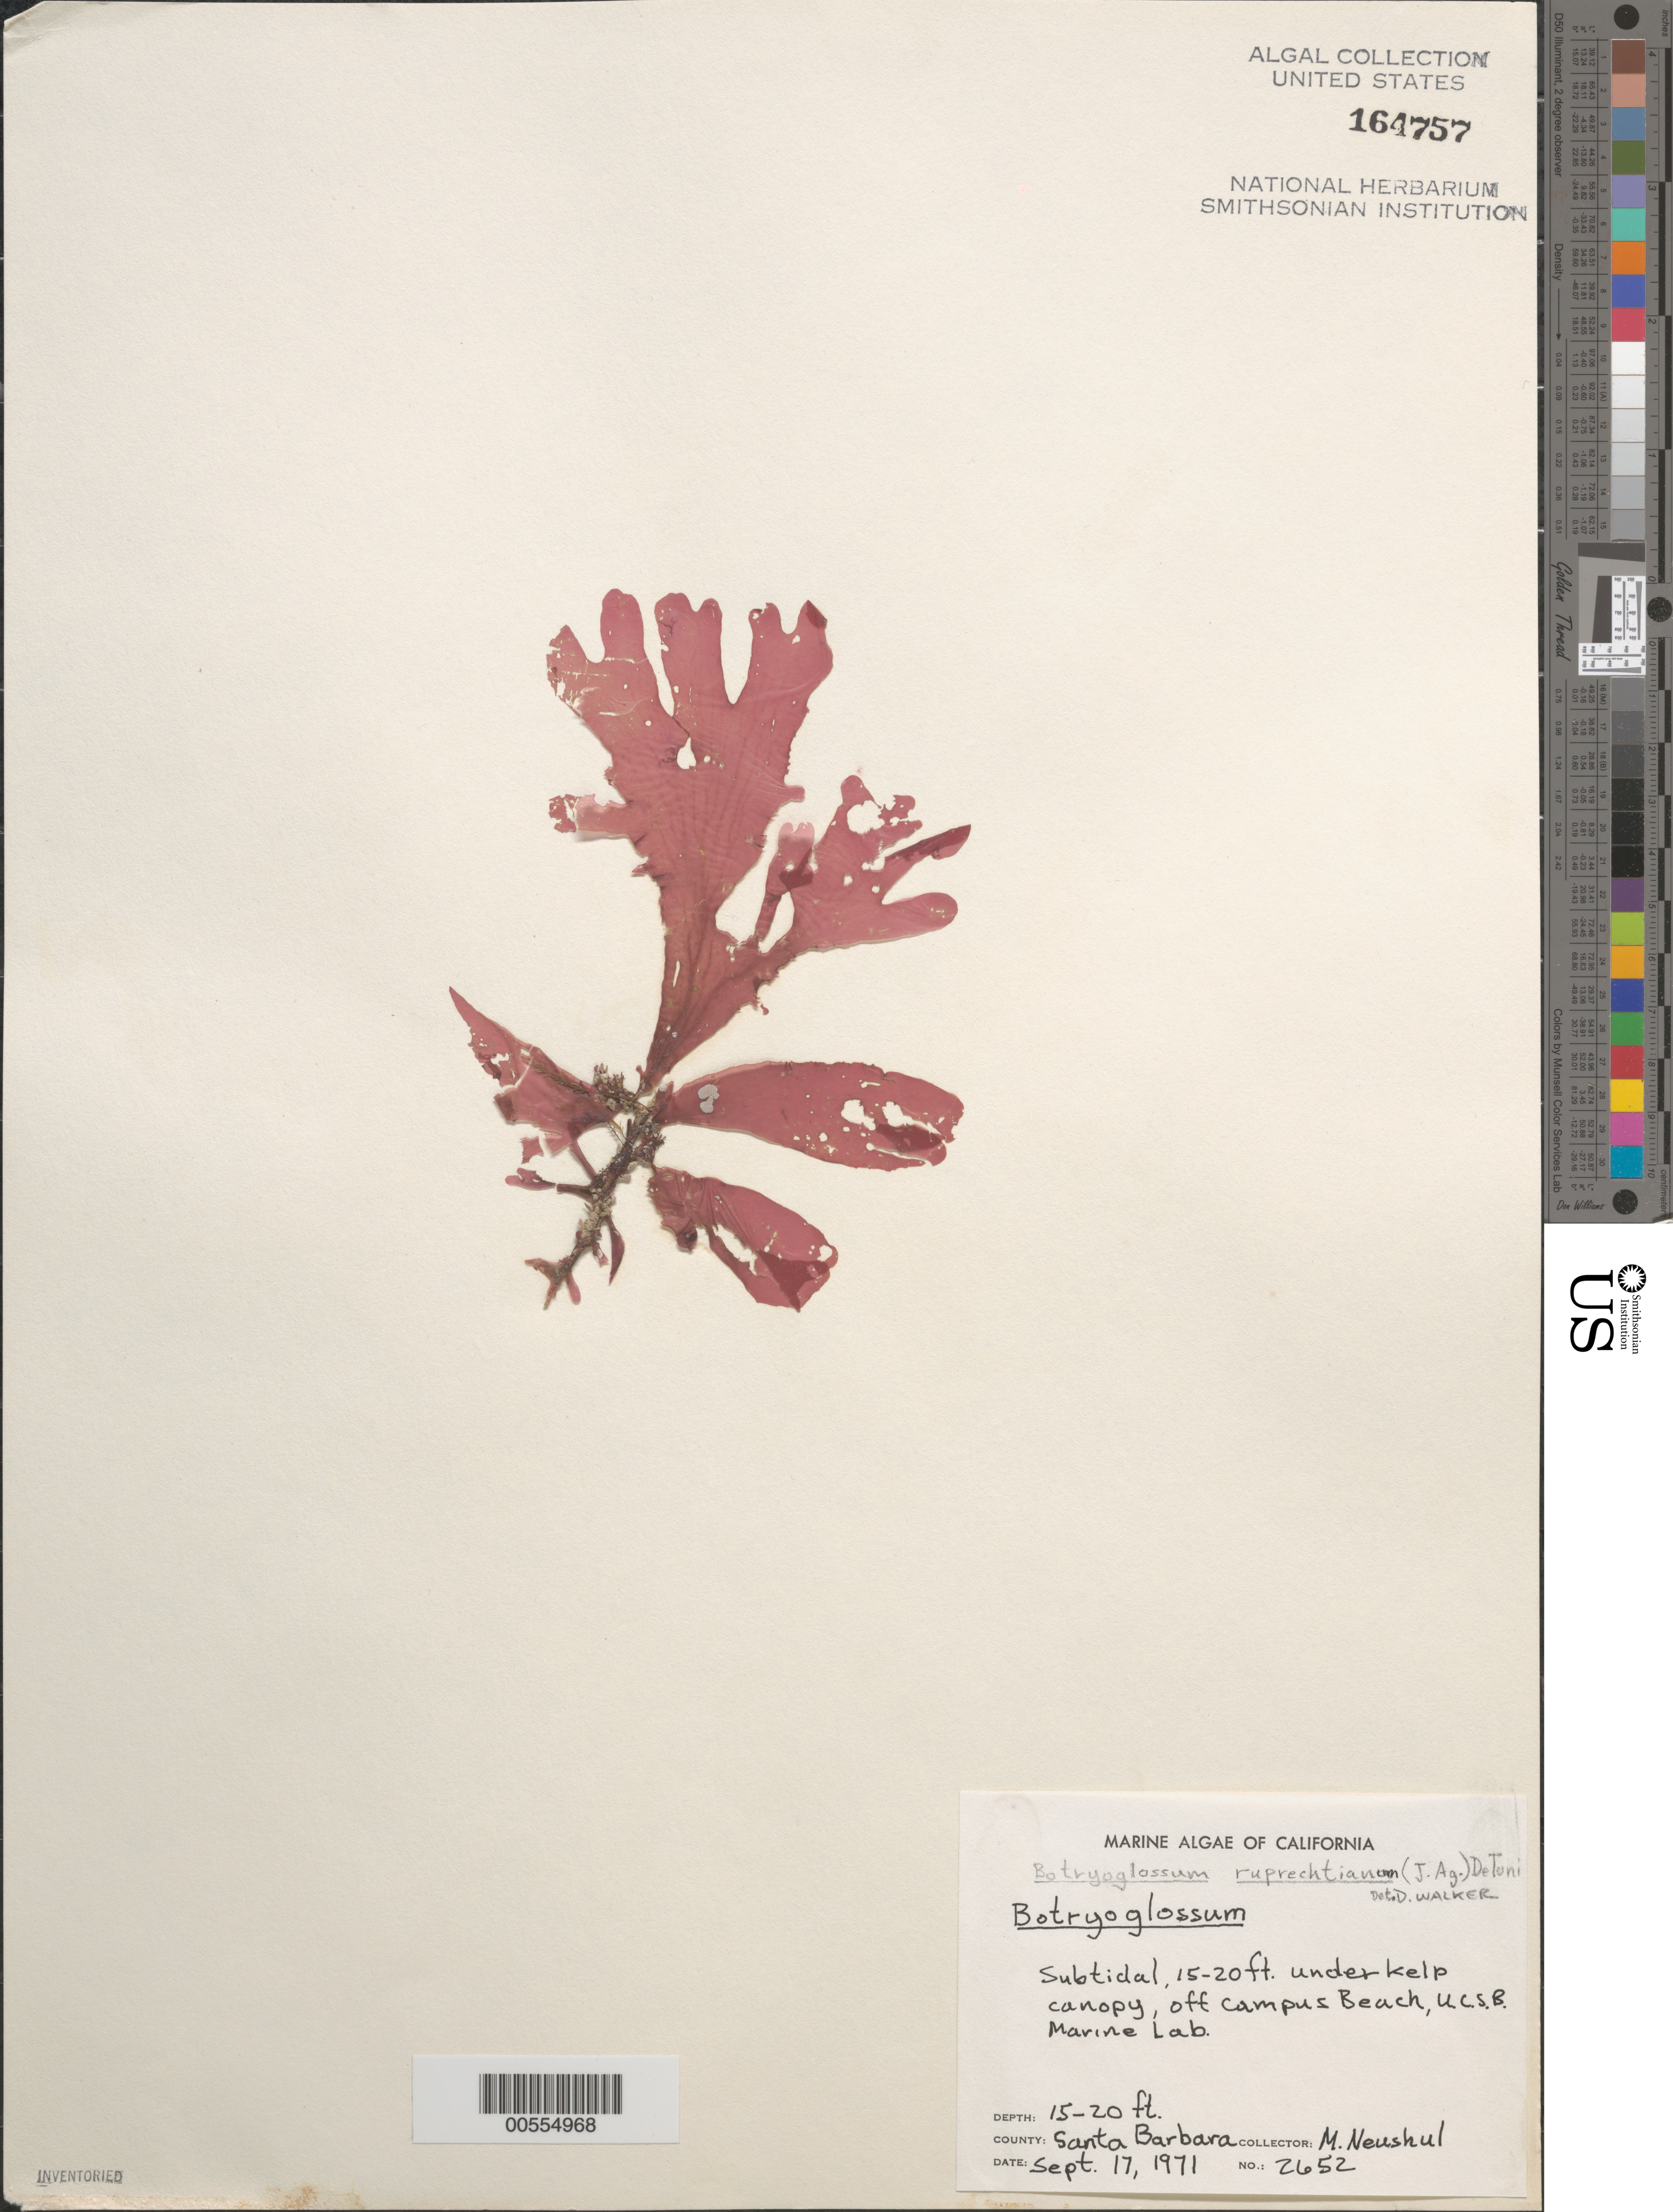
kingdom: Plantae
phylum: Rhodophyta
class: Florideophyceae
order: Ceramiales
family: Delesseriaceae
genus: Cryptopleura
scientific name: Cryptopleura ruprechtiana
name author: (J. Agardh) Kylin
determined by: Algae name updating Project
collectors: M. Neushul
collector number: Neushul 2652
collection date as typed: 17 Sep 1971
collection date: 1971-09-17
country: United States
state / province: California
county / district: Santa Barbara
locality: Off Campus Beach, University of California at Santa Barbara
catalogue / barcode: US 164757